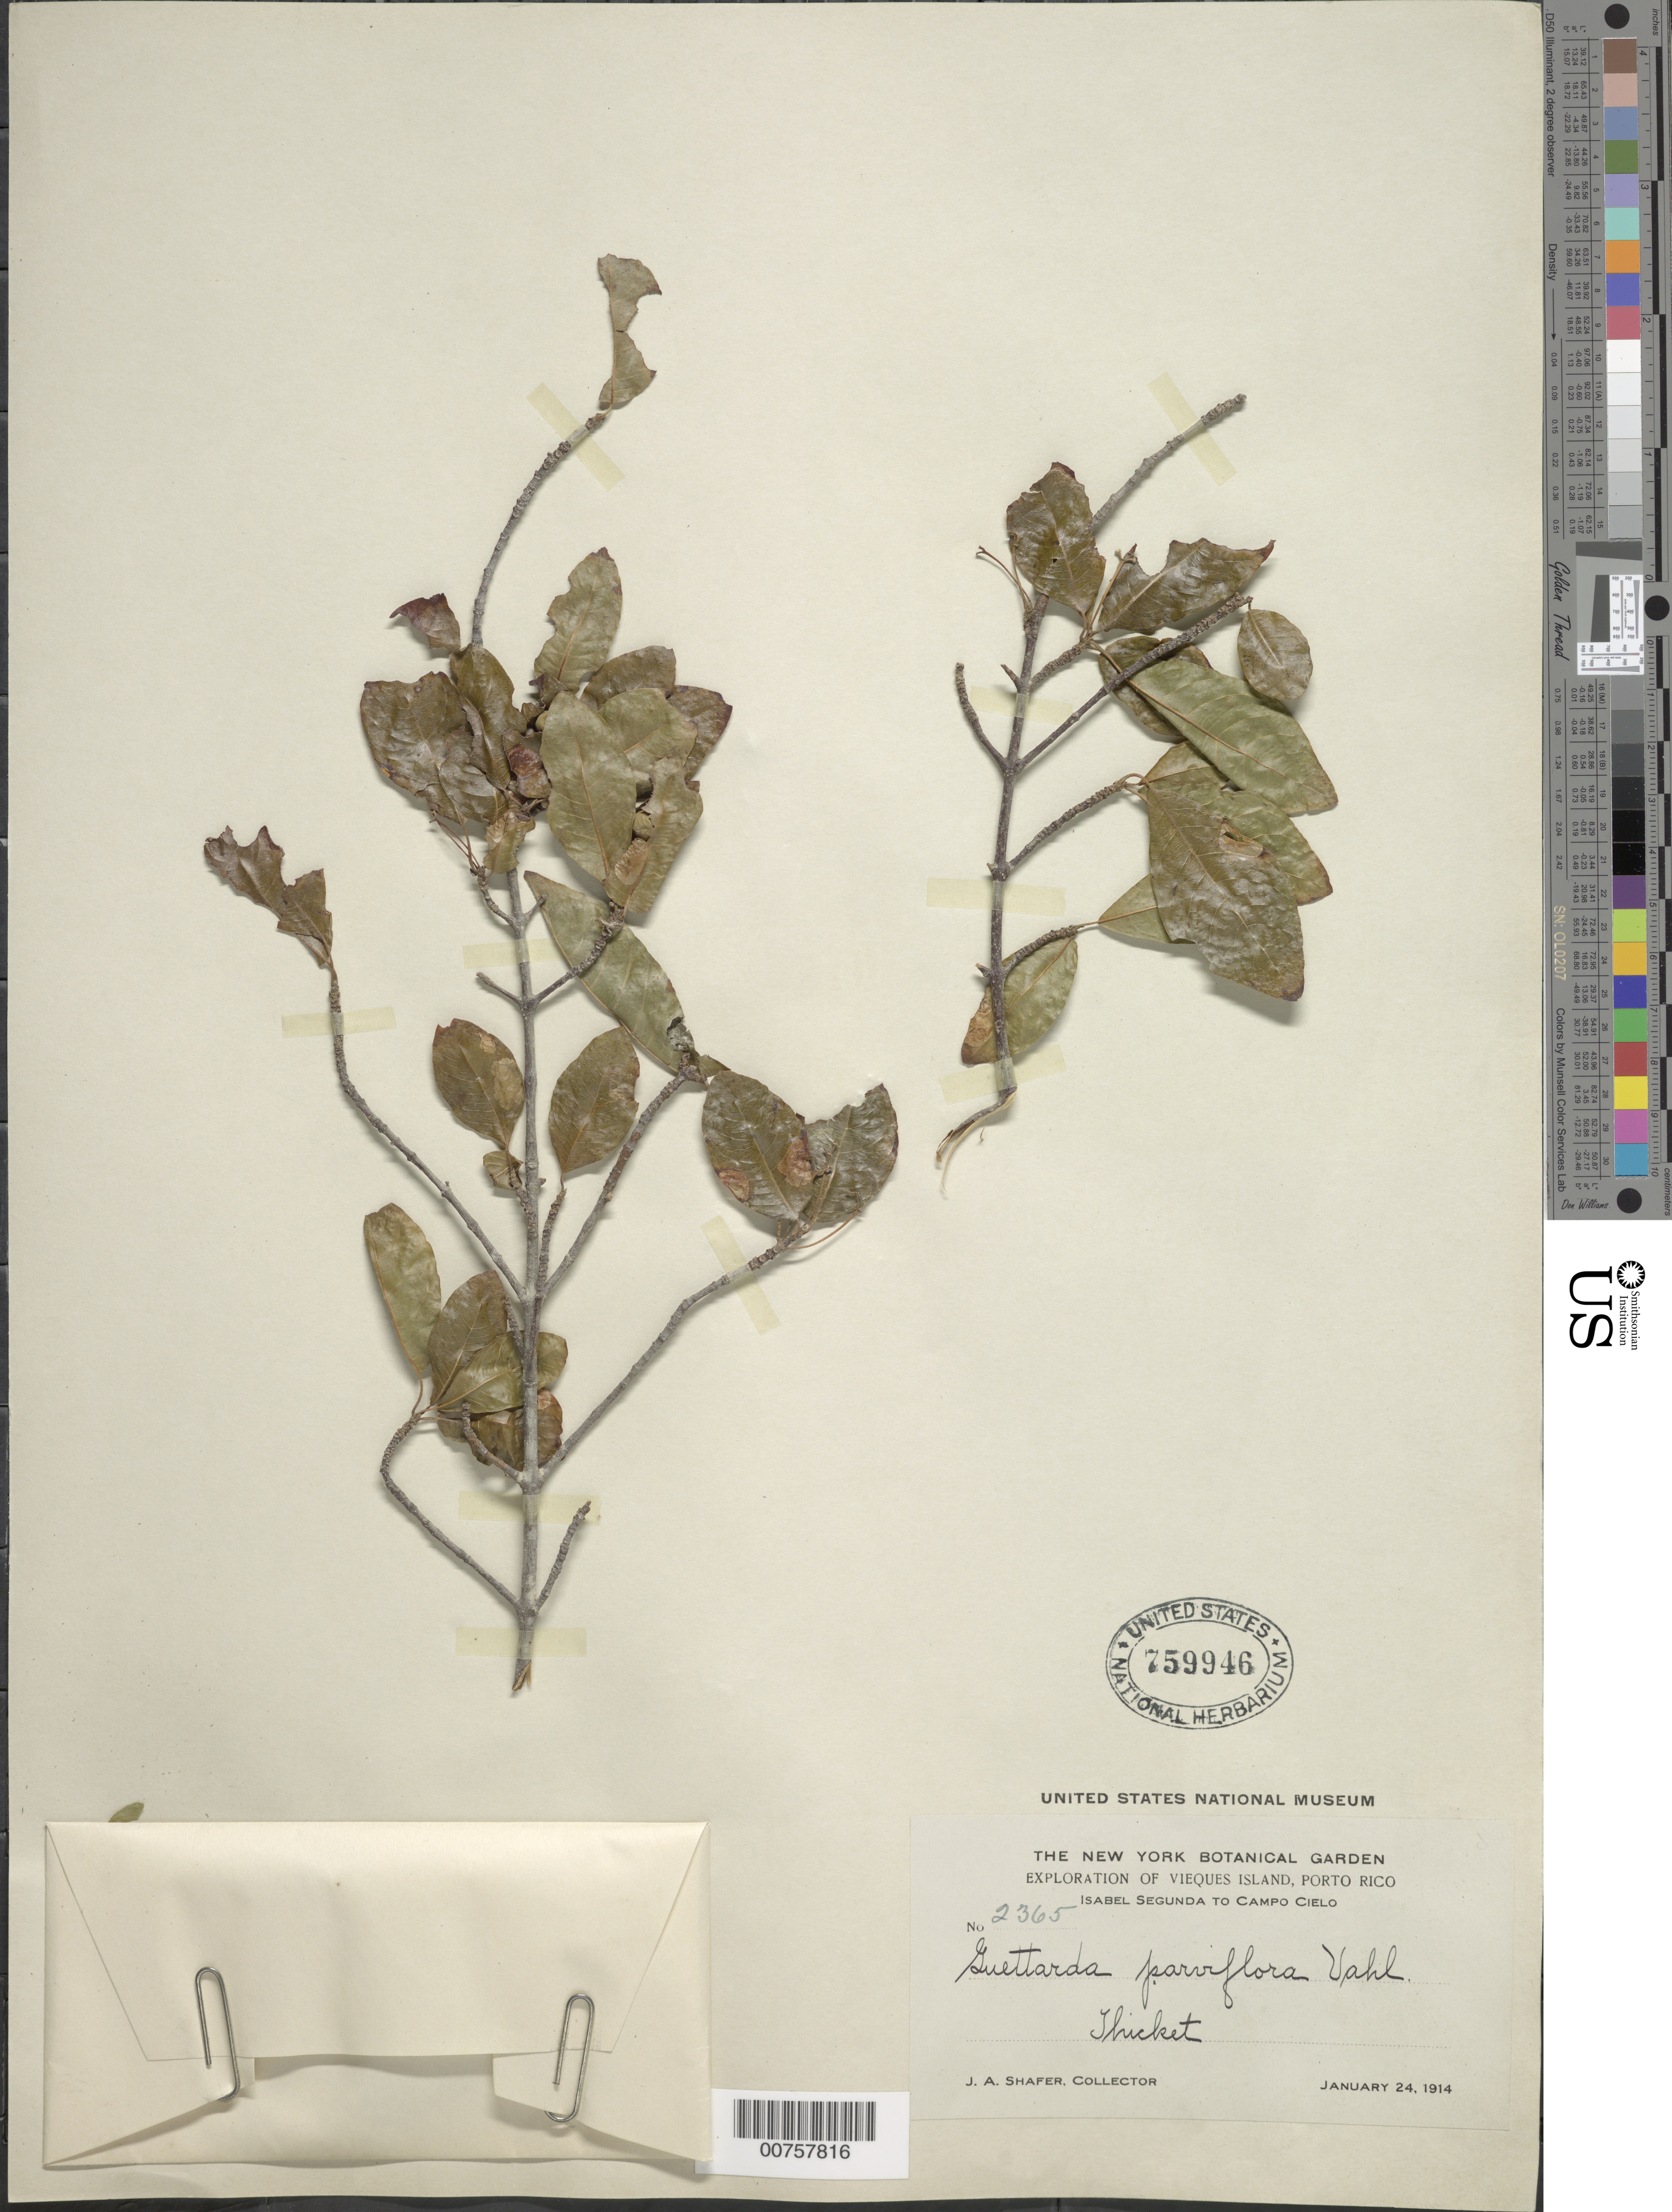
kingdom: Plantae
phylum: Tracheophyta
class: Magnoliopsida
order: Gentianales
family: Rubiaceae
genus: Guettarda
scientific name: Guettarda odorata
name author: (Jacq.) Lam.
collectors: J. A. Shafer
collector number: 2365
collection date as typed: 24 Jan 1914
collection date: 1914-01-24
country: Puerto Rico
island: Vieques Island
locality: Isabel Segunda to Campo Cielo.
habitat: Thicket.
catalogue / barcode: US 759946